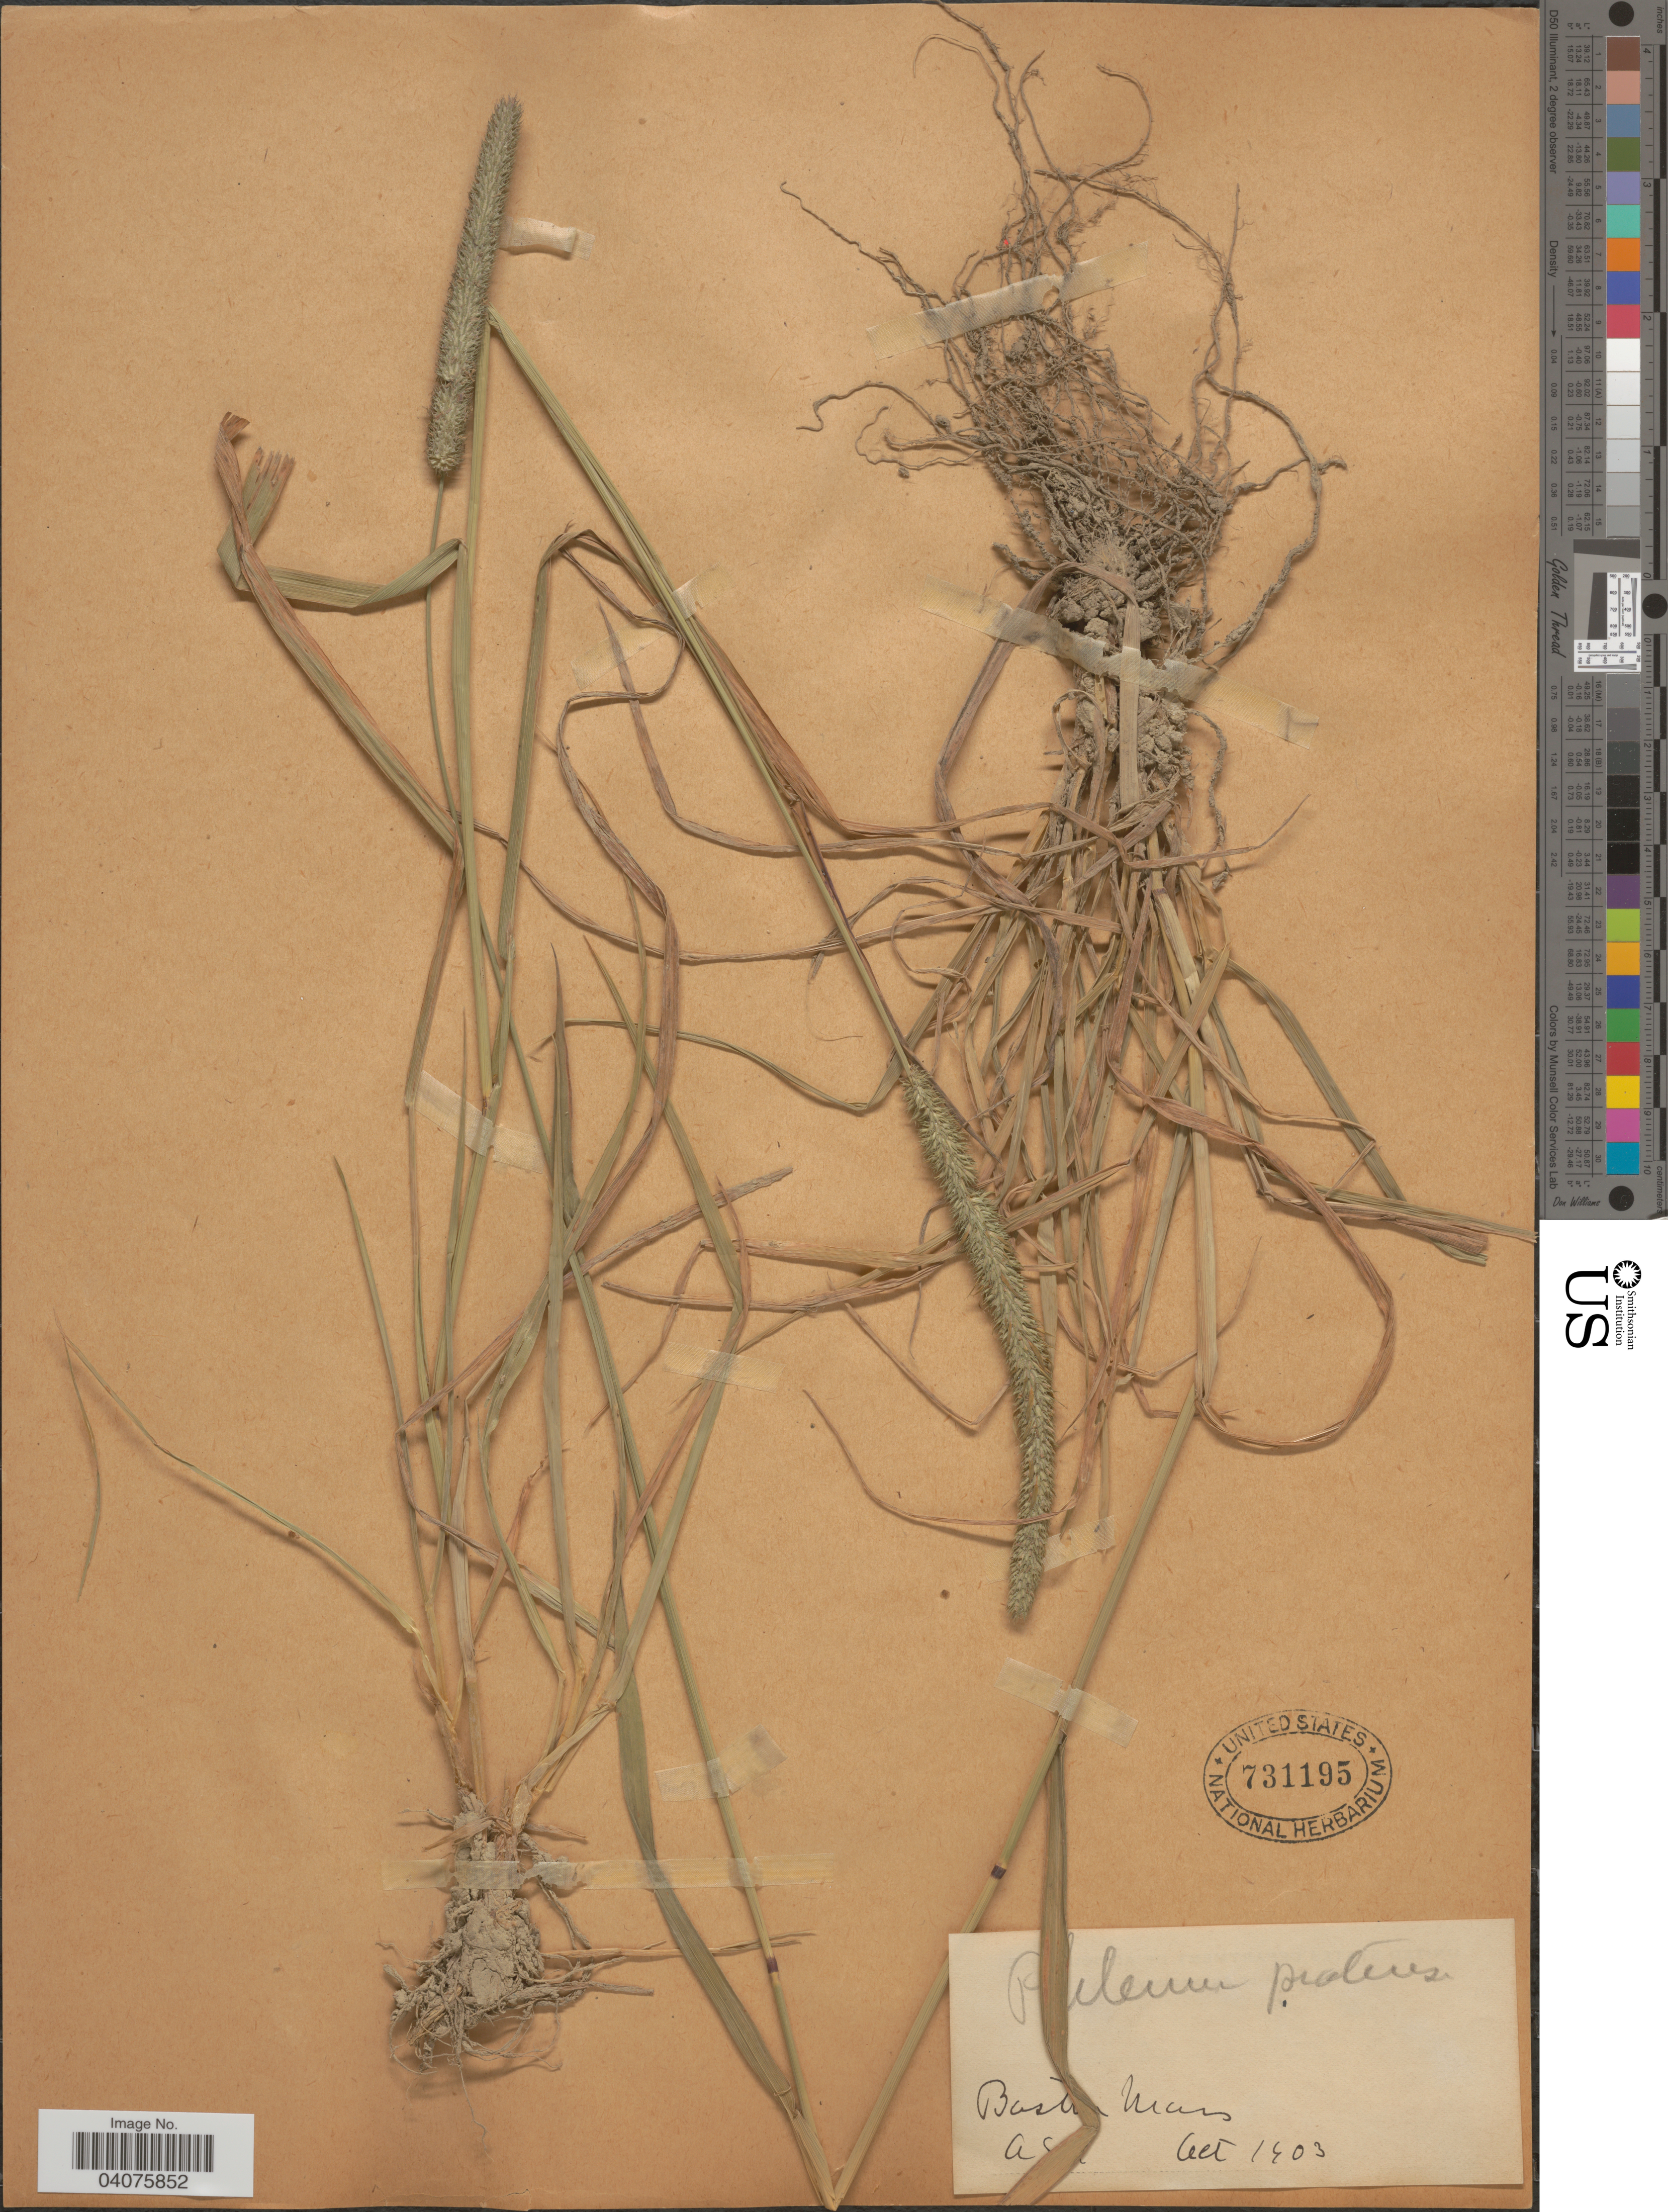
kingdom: Plantae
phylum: Tracheophyta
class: Liliopsida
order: Poales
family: Poaceae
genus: Phleum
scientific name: Phleum pratense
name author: L.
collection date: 1903-10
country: United States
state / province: Massachusetts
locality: Boston.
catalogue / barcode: US 731195